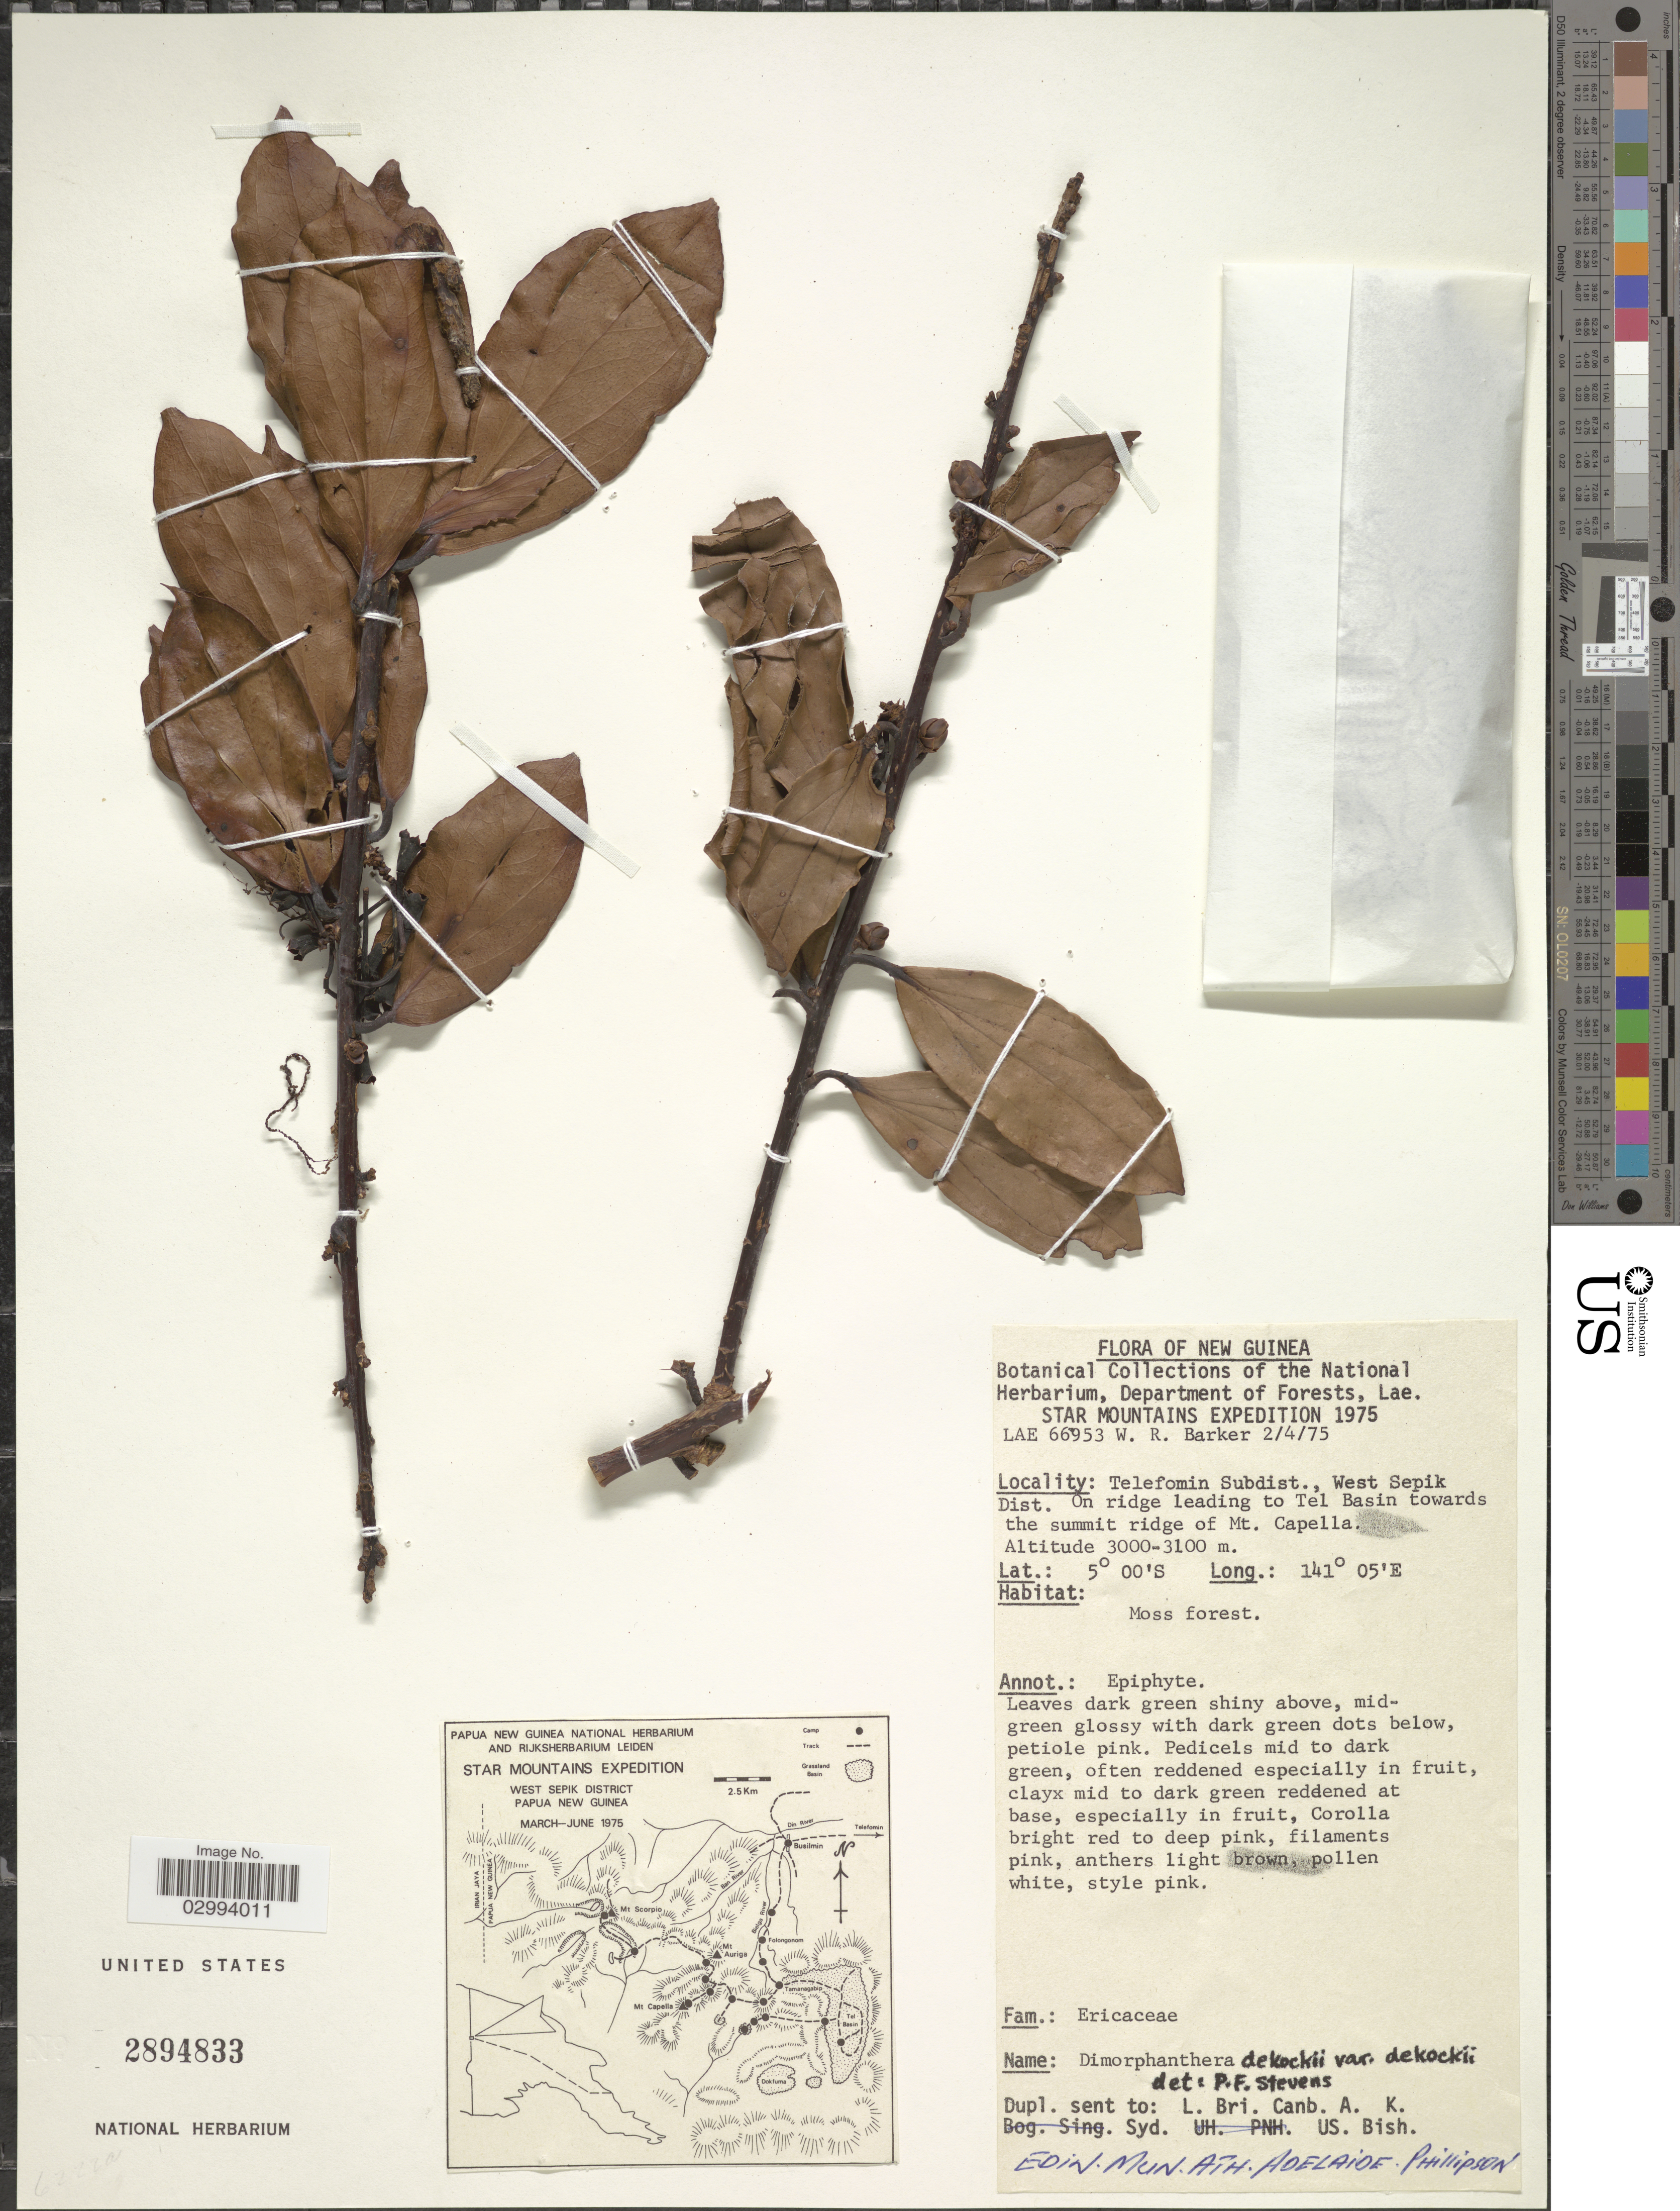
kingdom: Plantae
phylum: Tracheophyta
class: Magnoliopsida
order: Ericales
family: Ericaceae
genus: Dimorphanthera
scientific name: Dimorphanthera dekockii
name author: J.J. Sm.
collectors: W. R. Barker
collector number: LAE66953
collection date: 1975-04-02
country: Papua New Guinea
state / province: Sandaun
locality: New Guinea. Telefomin Subdist., West Sepik Dist. On ridge leading to Tel Basin towards the summit ridge of Mt. Capella.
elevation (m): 3000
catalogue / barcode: US 2894833